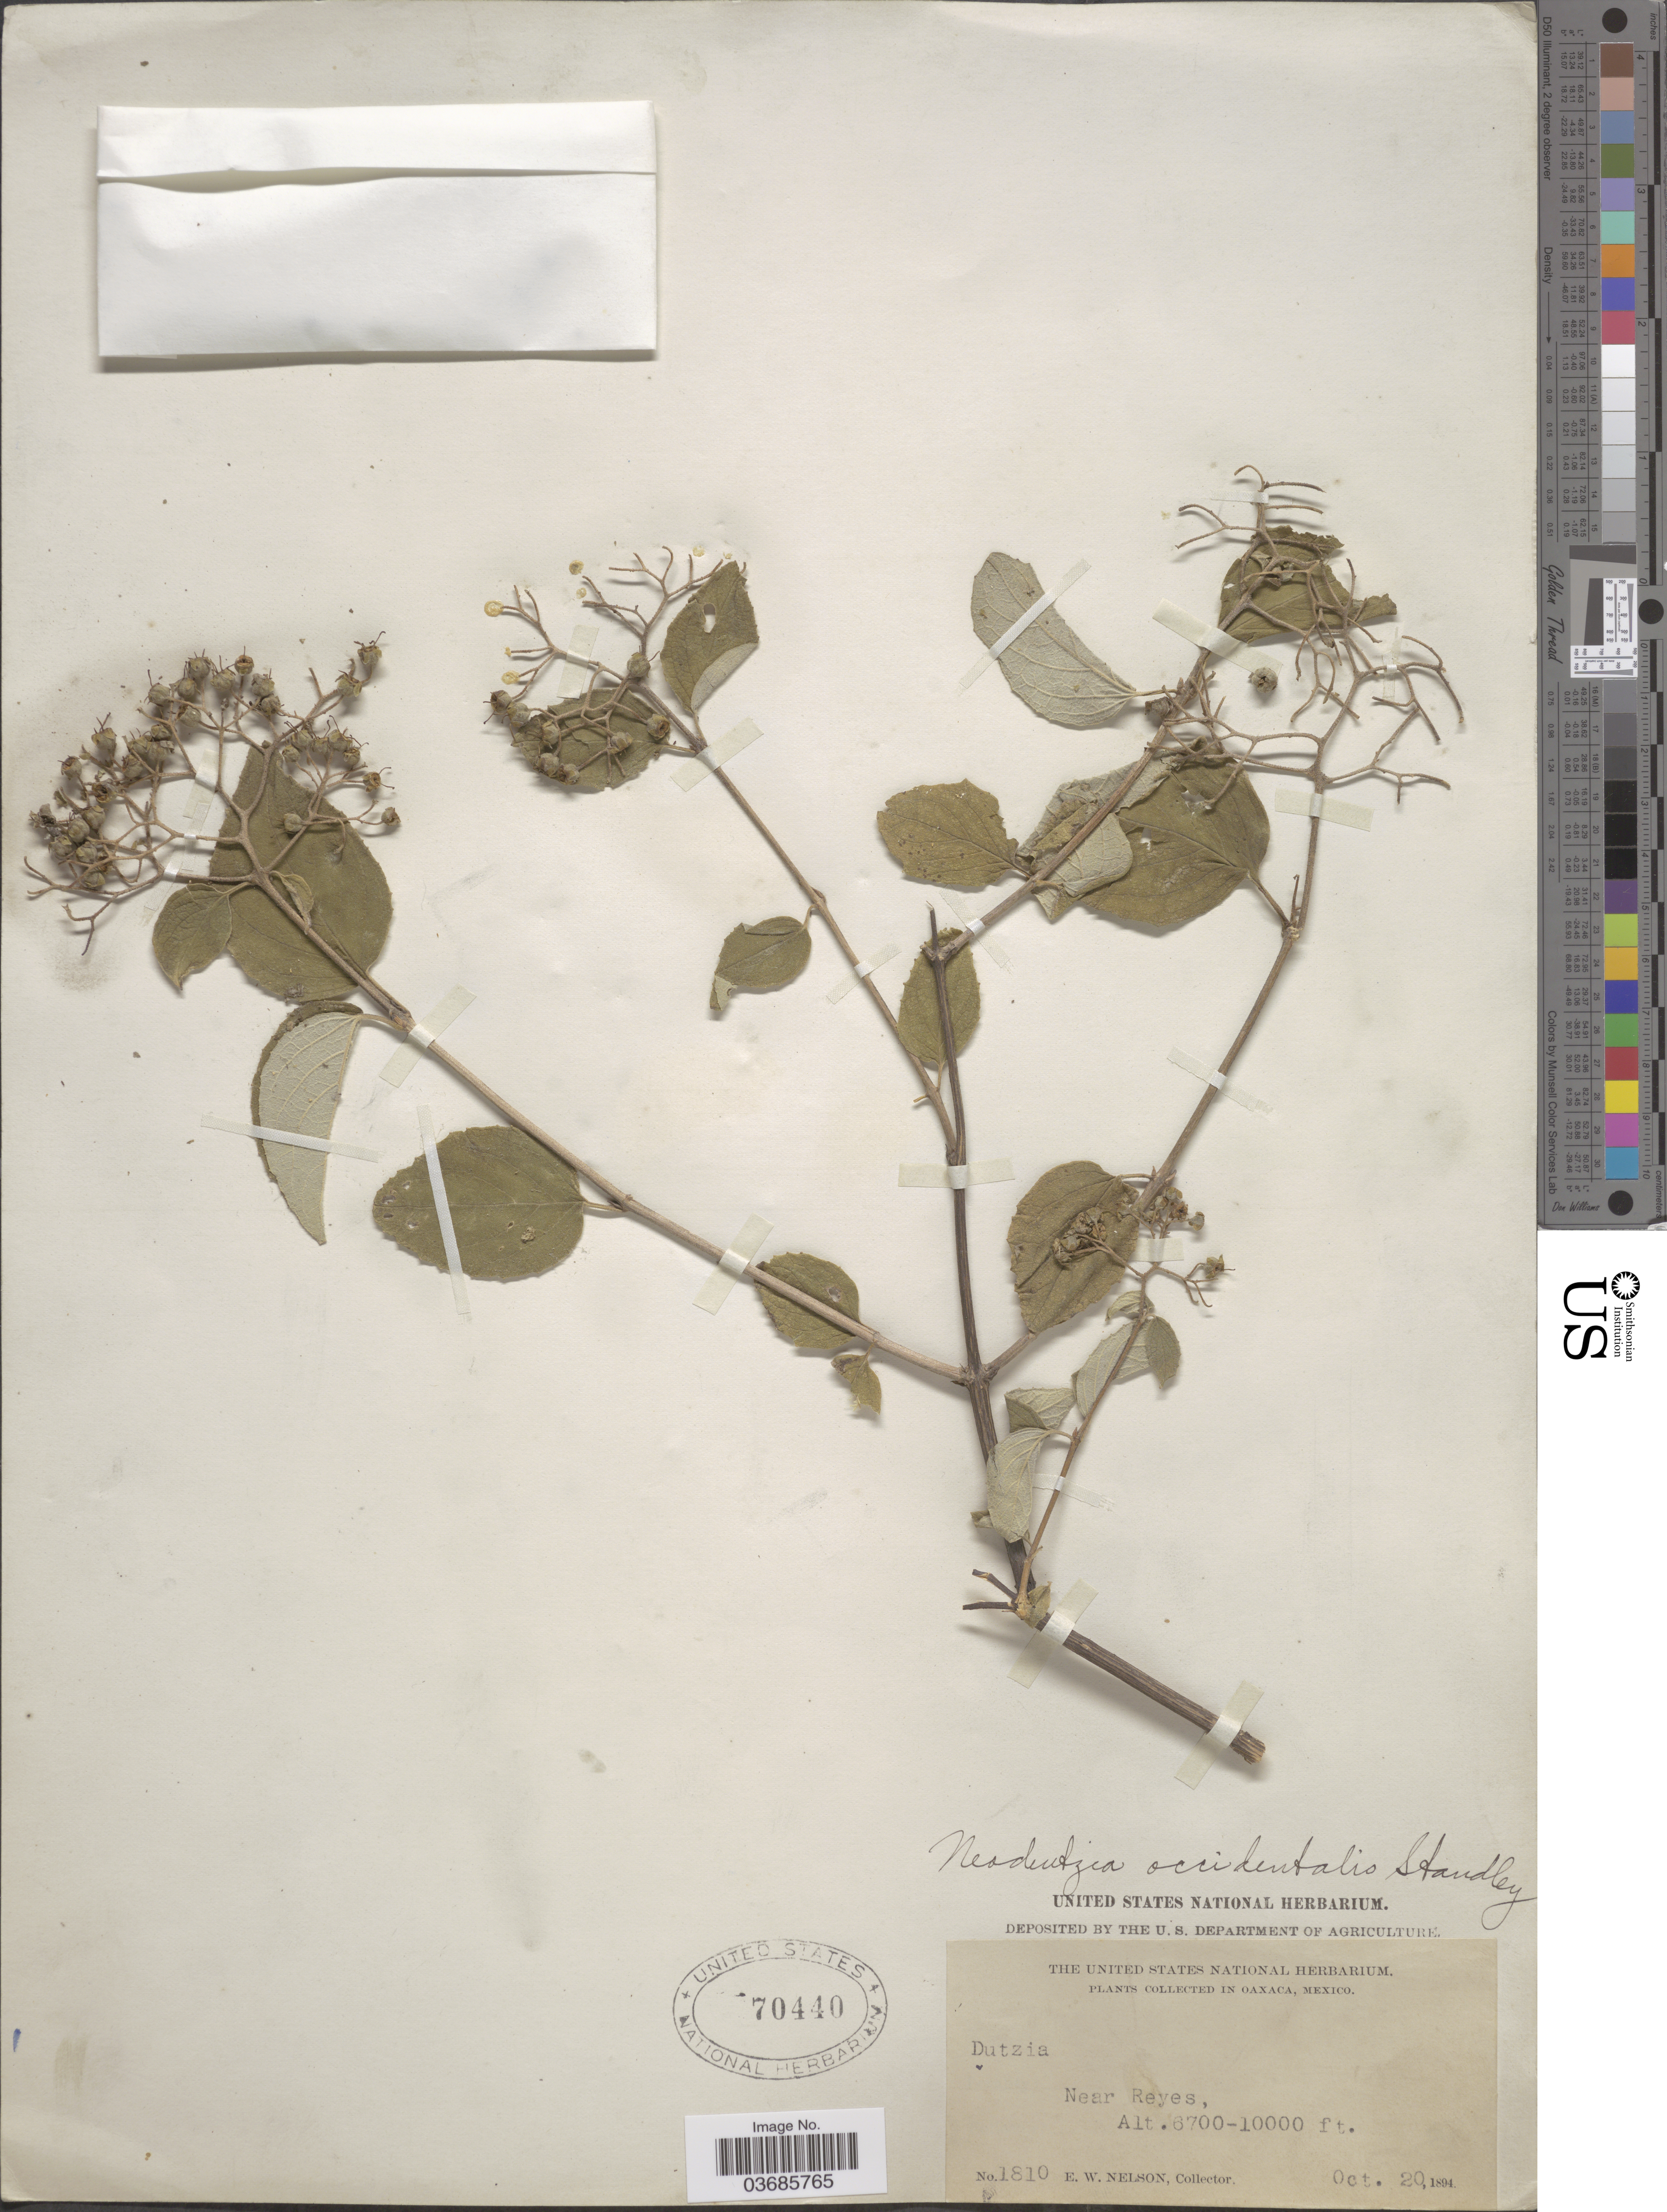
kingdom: Plantae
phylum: Tracheophyta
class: Magnoliopsida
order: Cornales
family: Hydrangeaceae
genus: Deutzia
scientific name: Deutzia occidentalis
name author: Standl.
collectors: E. W. Nelson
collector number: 1810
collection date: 1894-10-20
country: Mexico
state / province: Oaxaca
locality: Near Reyes.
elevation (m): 2042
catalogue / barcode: US 70440